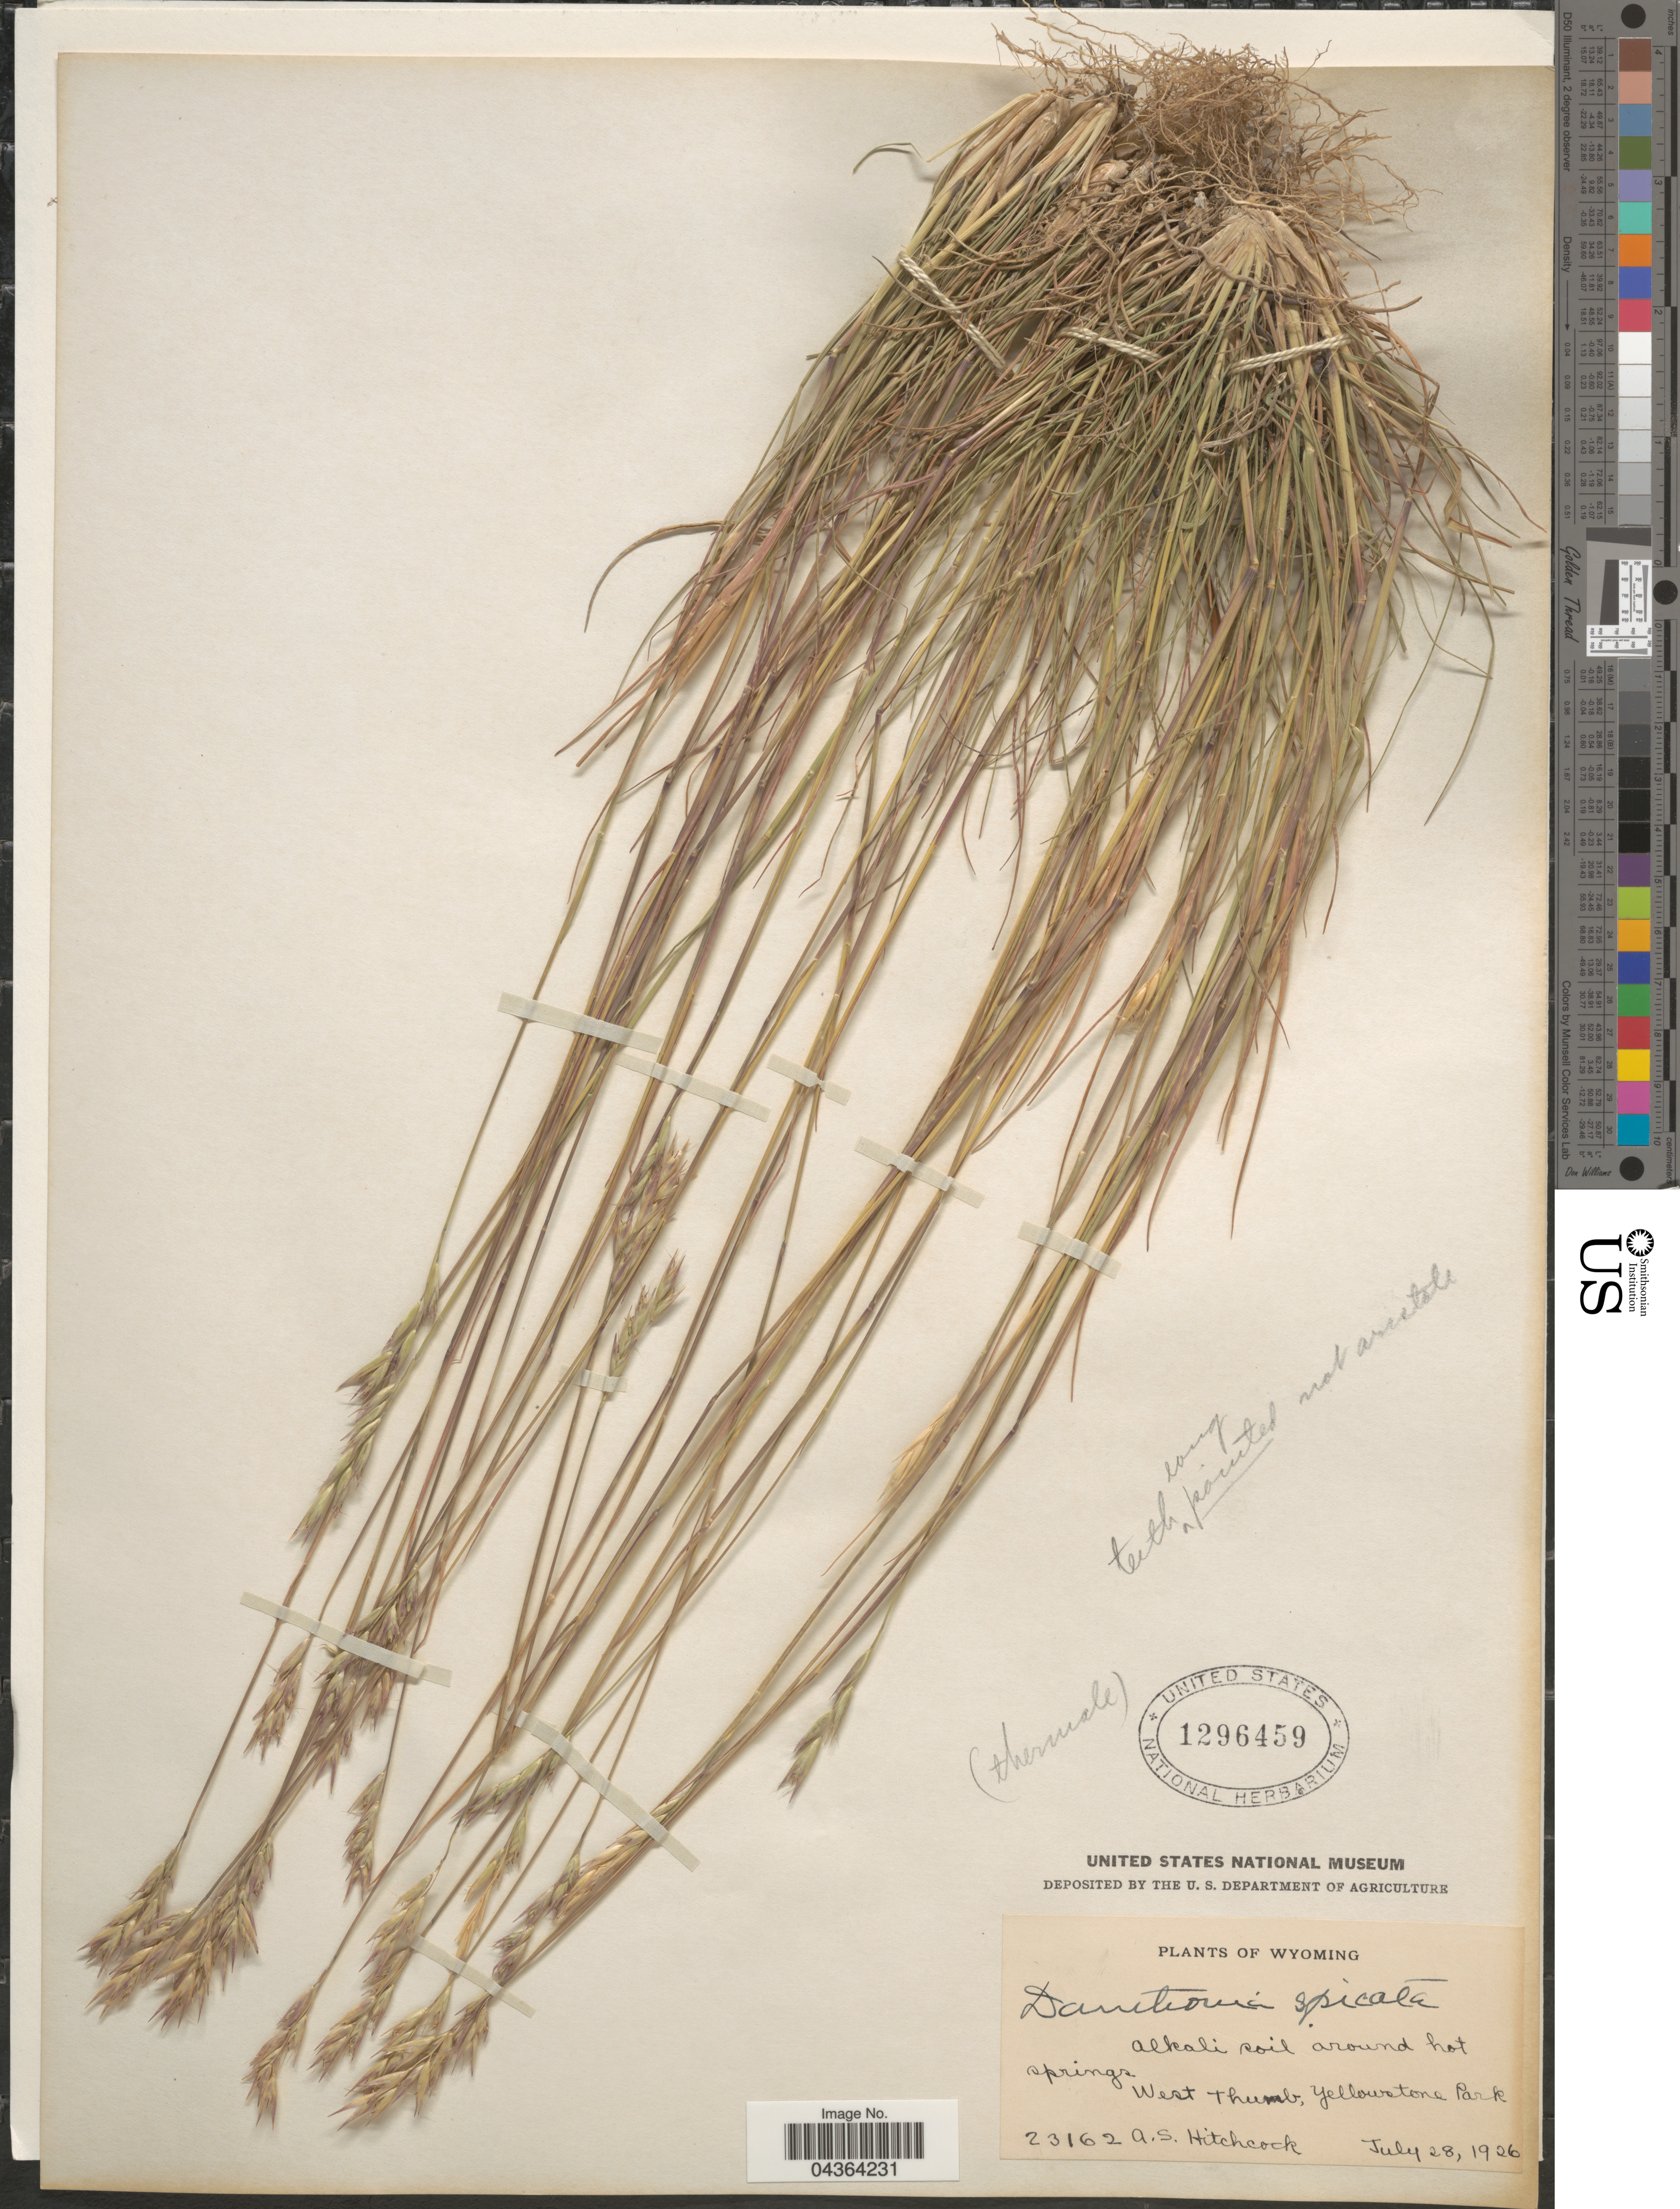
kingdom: Plantae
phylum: Tracheophyta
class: Liliopsida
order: Poales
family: Poaceae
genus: Danthonia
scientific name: Danthonia spicata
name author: (L.) P. Beauv. ex Roem. & Schult.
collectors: A. S. Hitchcock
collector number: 23162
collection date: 1926-07-28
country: United States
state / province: Wyoming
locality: West Thumb, Yellowstone Park.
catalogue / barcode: US 1296459